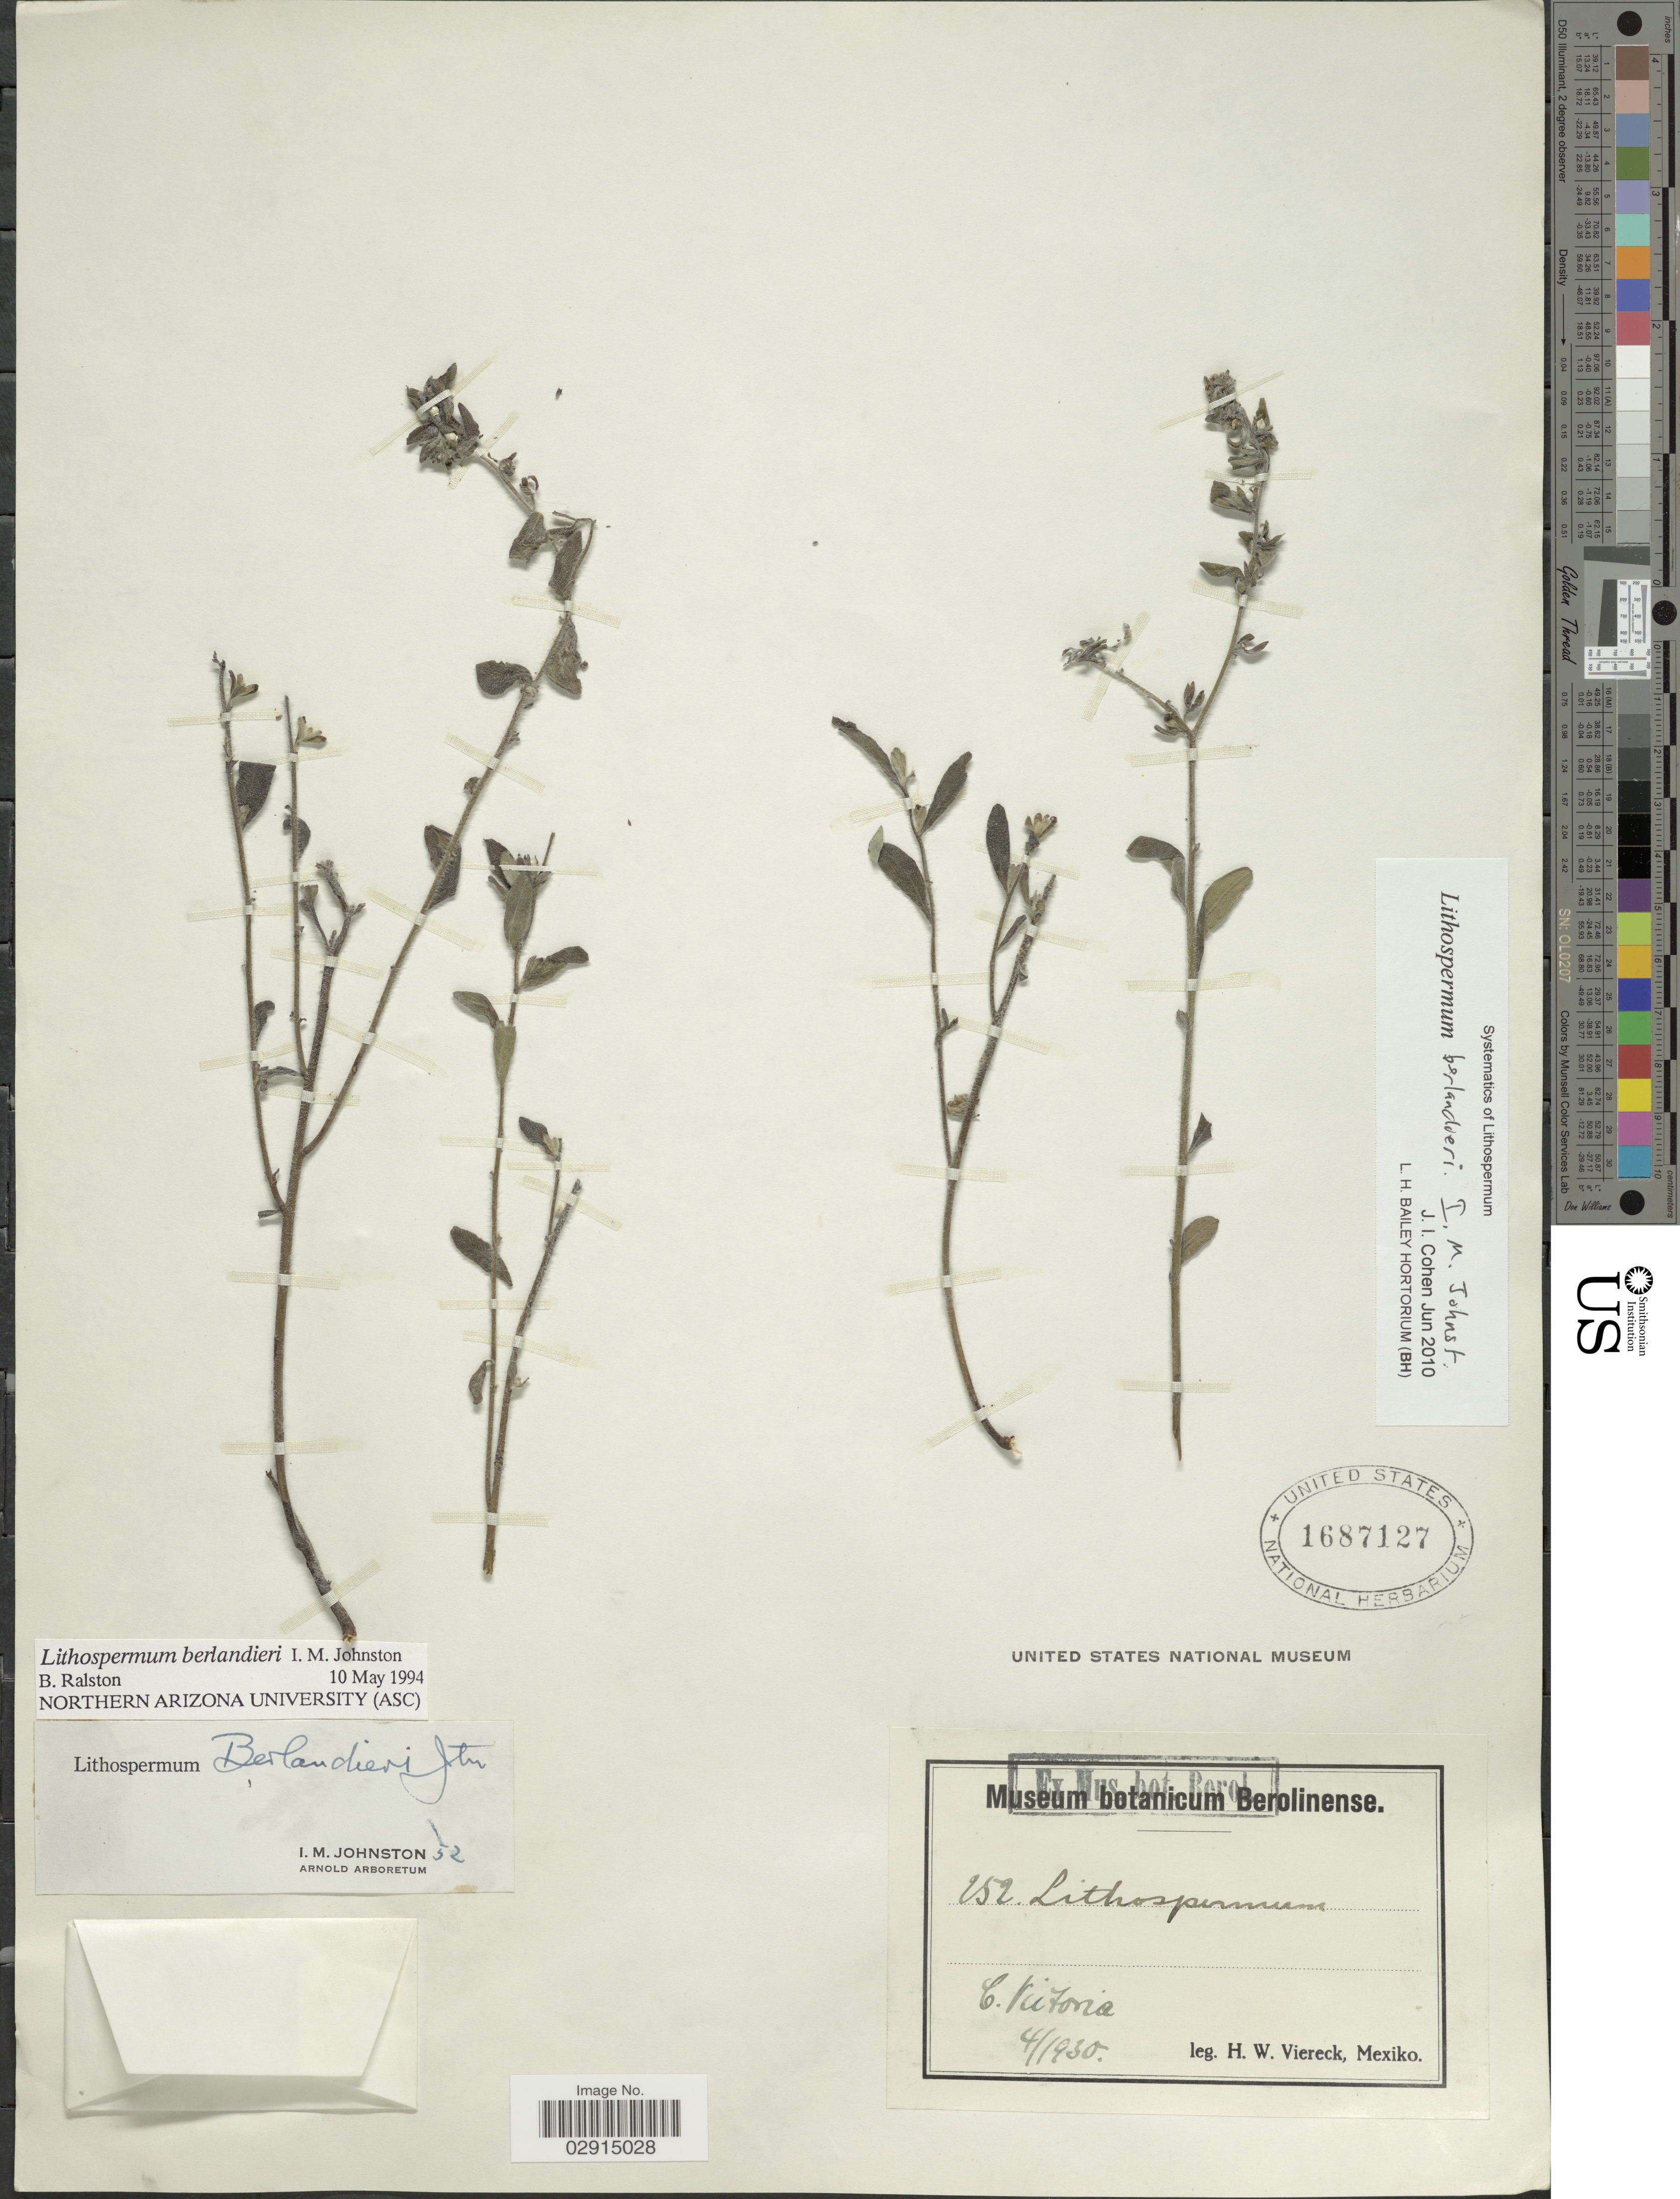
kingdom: Plantae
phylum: Tracheophyta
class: Magnoliopsida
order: Boraginales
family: Boraginaceae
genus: Lithospermum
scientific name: Lithospermum berlandieri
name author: I.M. Johnst.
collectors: H. W. Viereck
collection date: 1930-04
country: Mexico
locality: C. Victoria. Mexiko.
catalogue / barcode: US 1687127